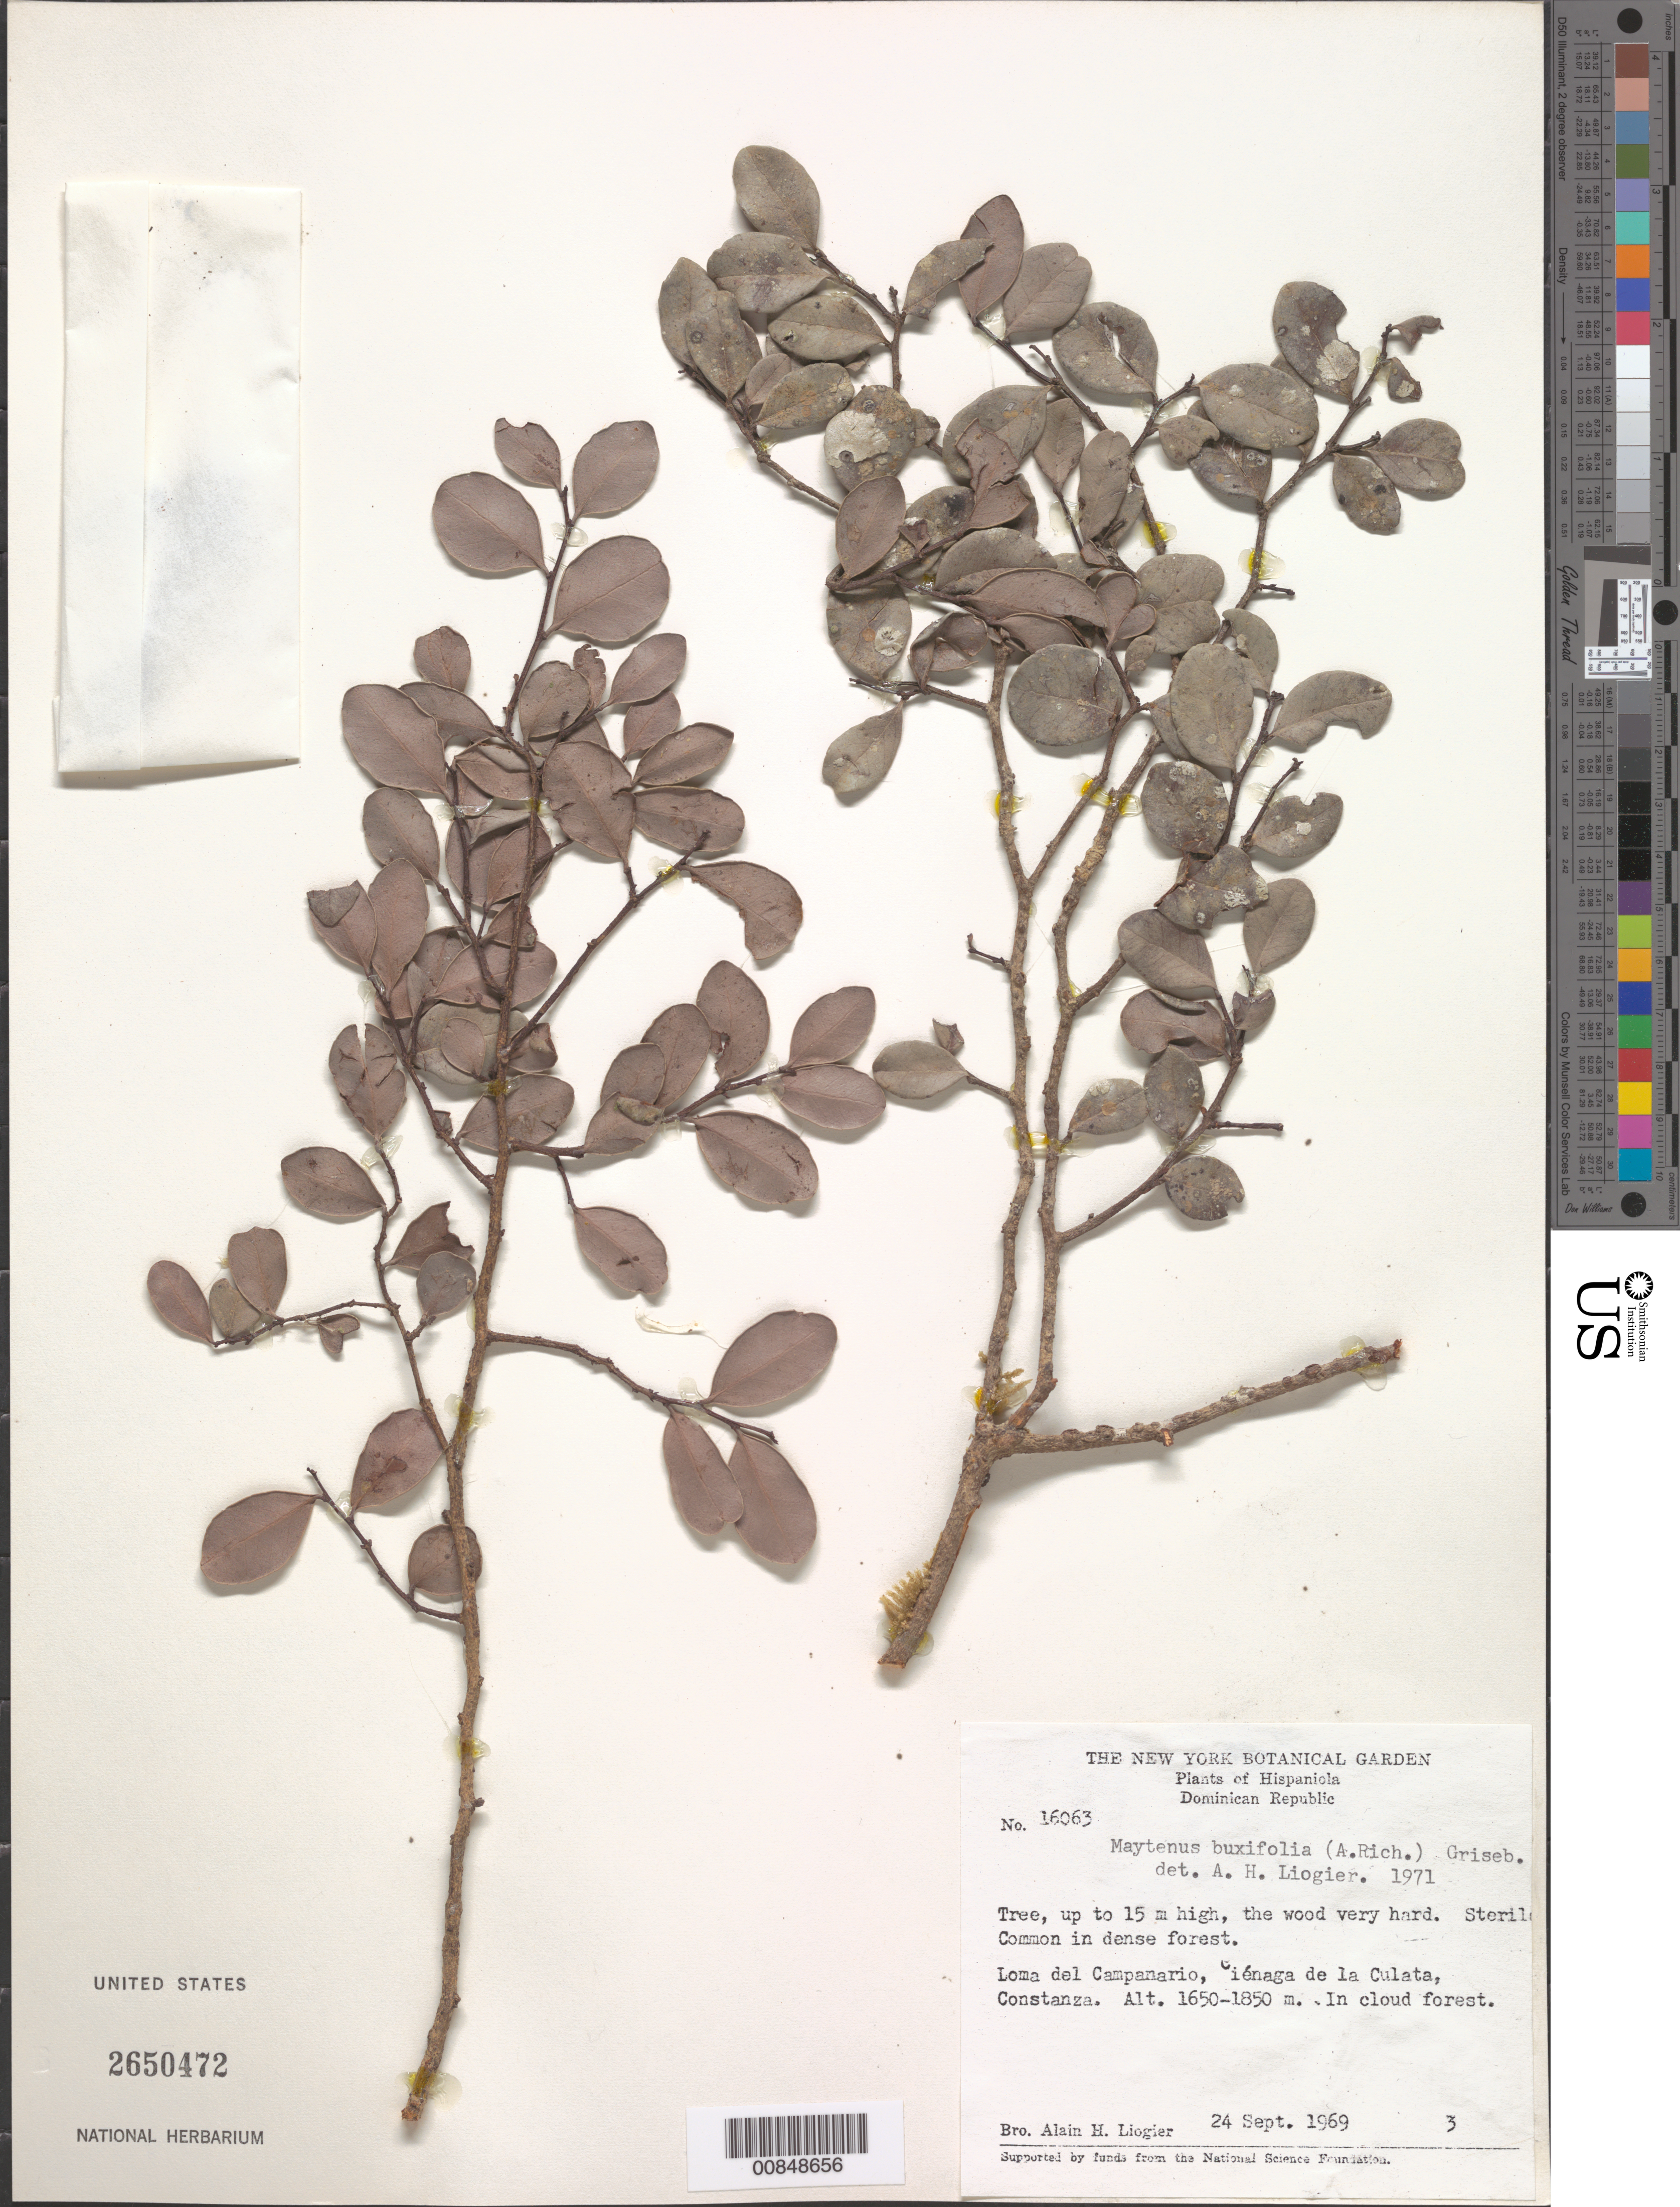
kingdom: Plantae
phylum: Tracheophyta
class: Magnoliopsida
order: Celastrales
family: Celastraceae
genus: Maytenus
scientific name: Maytenus buxifolia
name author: (A. Rich.) Griseb.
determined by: Liogier, Alain H.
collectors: A. H. Liogier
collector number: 16063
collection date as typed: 24 Sep 1969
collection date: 1969-09-24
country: Dominican Republic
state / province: La Vega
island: Hispaniola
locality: Loma del Campanario, Ciénaga de la Culata, Constanza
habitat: In dense cloud forest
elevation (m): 1650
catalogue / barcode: US 2650472